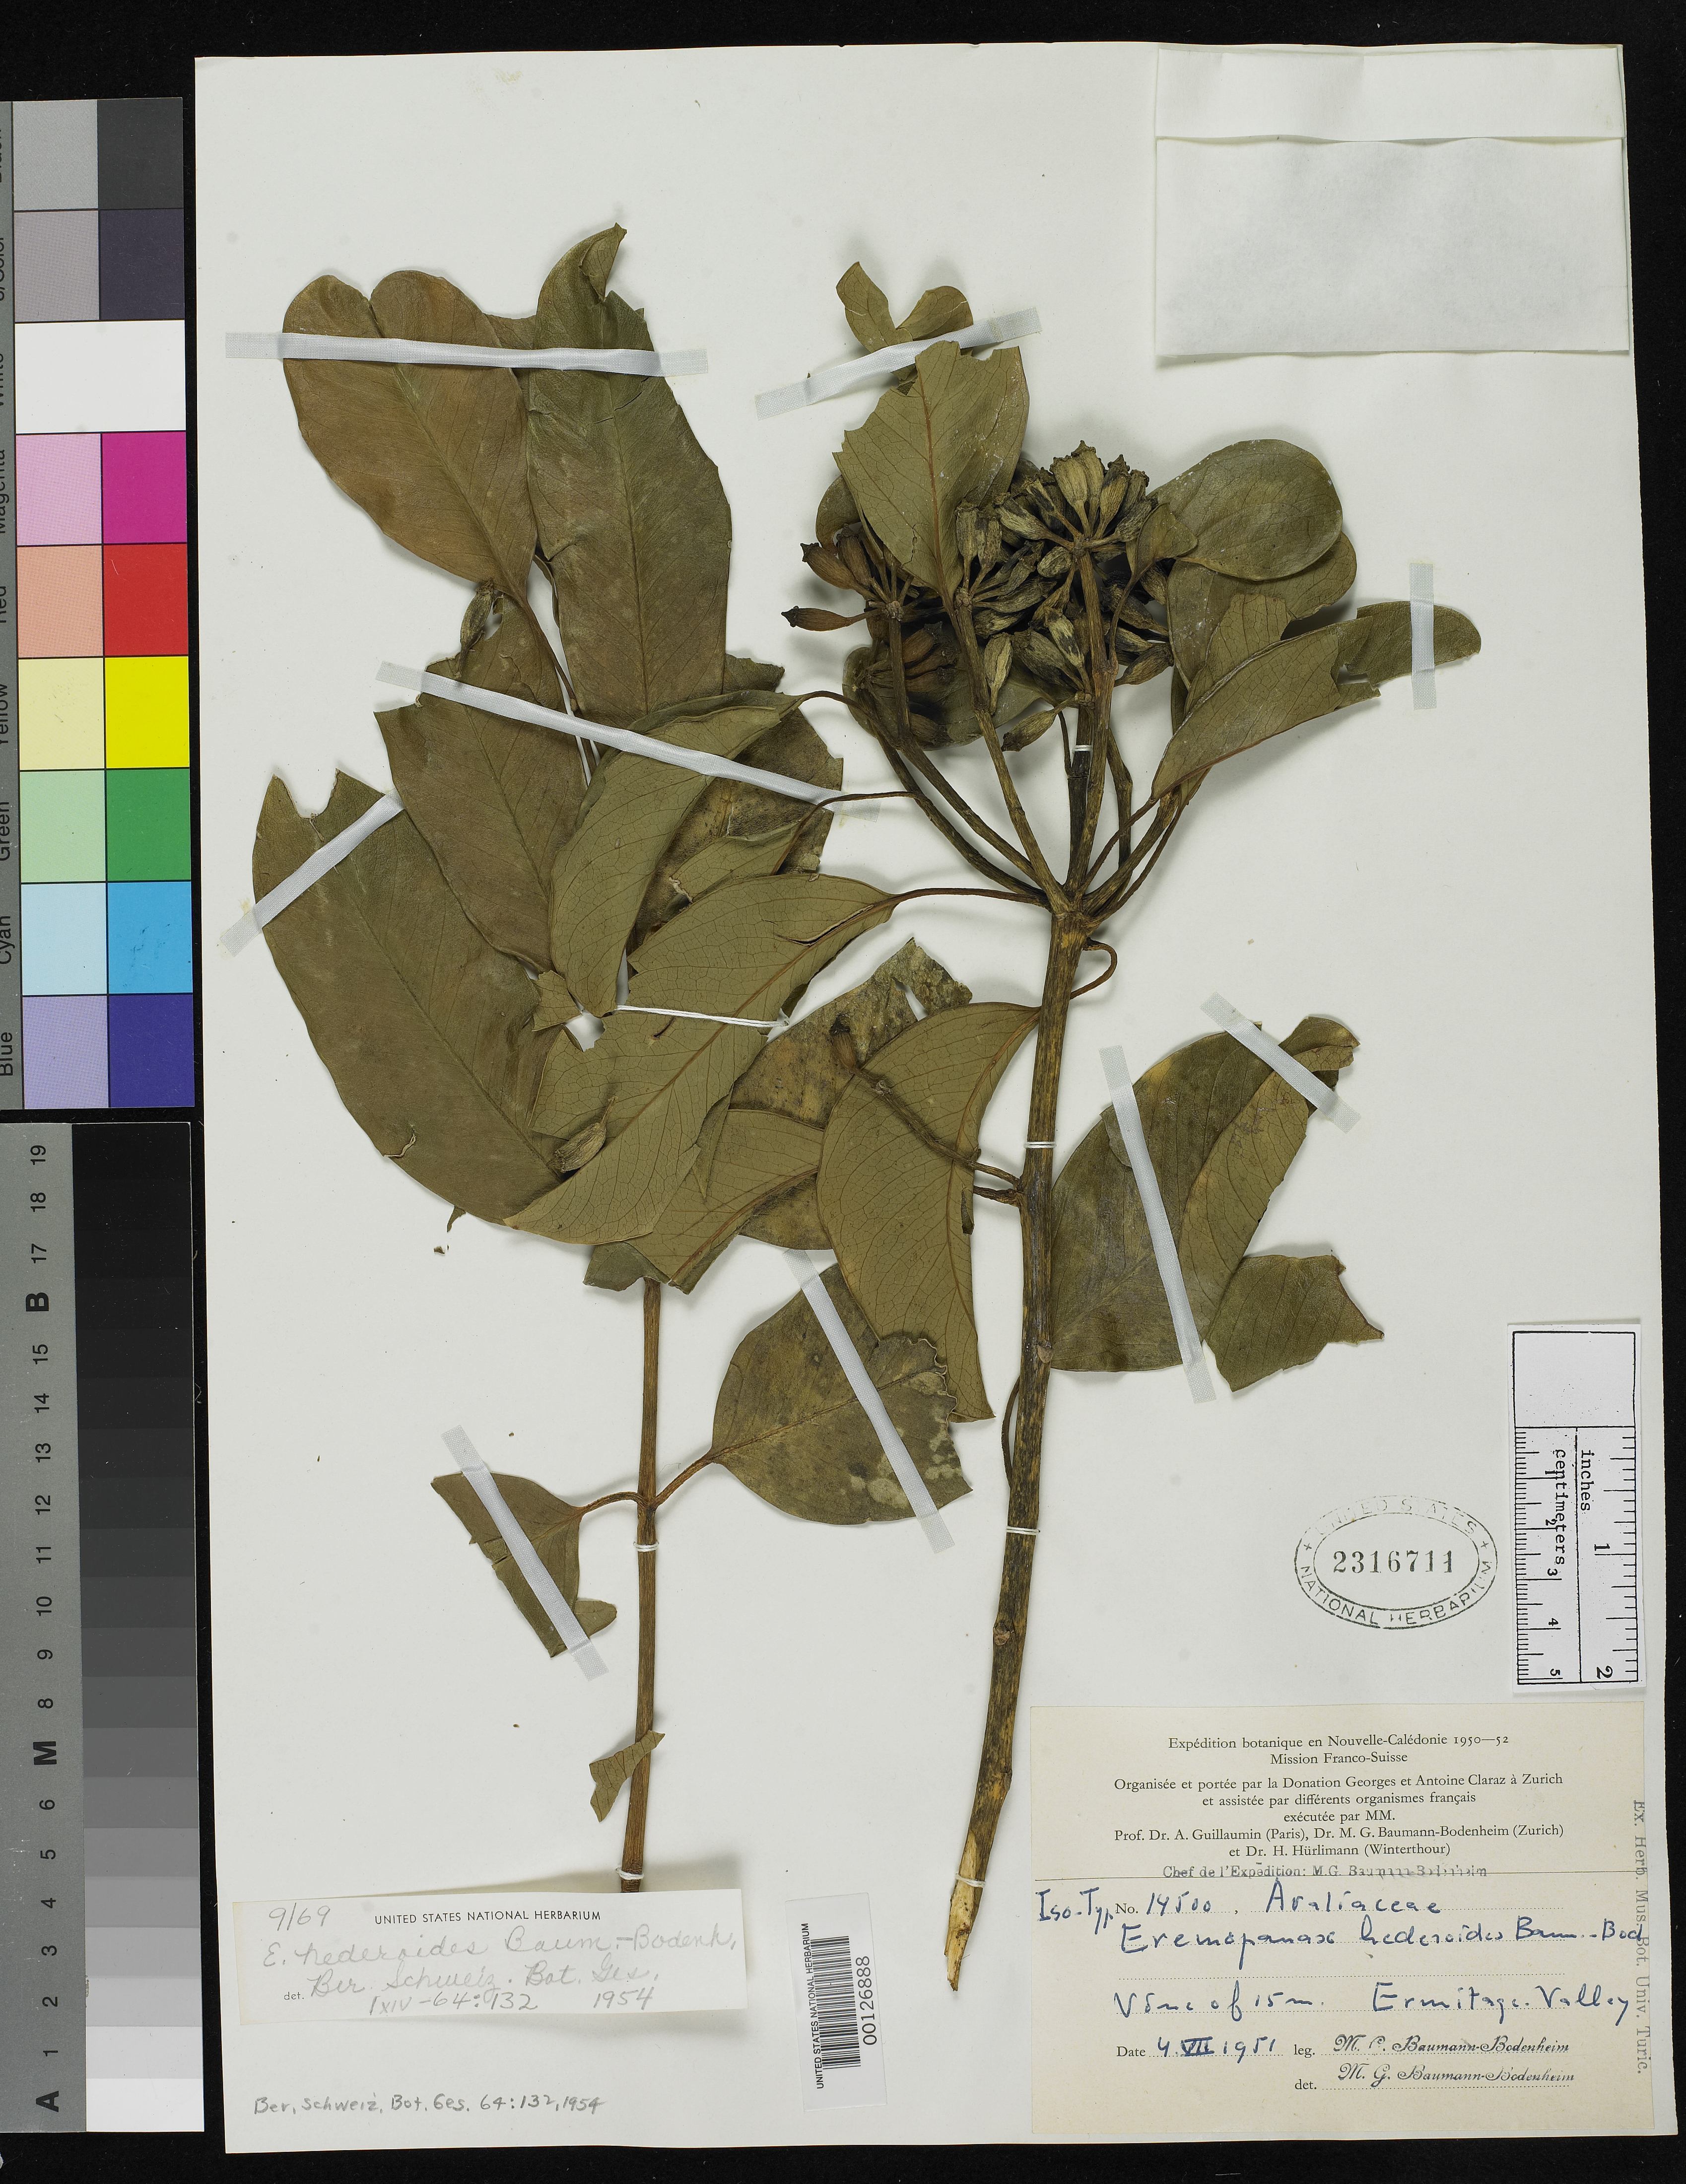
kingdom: Plantae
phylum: Tracheophyta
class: Magnoliopsida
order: Apiales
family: Araliaceae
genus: Eremopanax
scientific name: Eremopanax hederoides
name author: Baum.-Bod.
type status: Isotype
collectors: M. G. Baumann-Bodenheim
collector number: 14500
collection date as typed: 04 Jul 1951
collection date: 1951-07-04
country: New Caledonia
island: New Caledonia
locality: L'Hermitage Valley.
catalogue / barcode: US 2316711